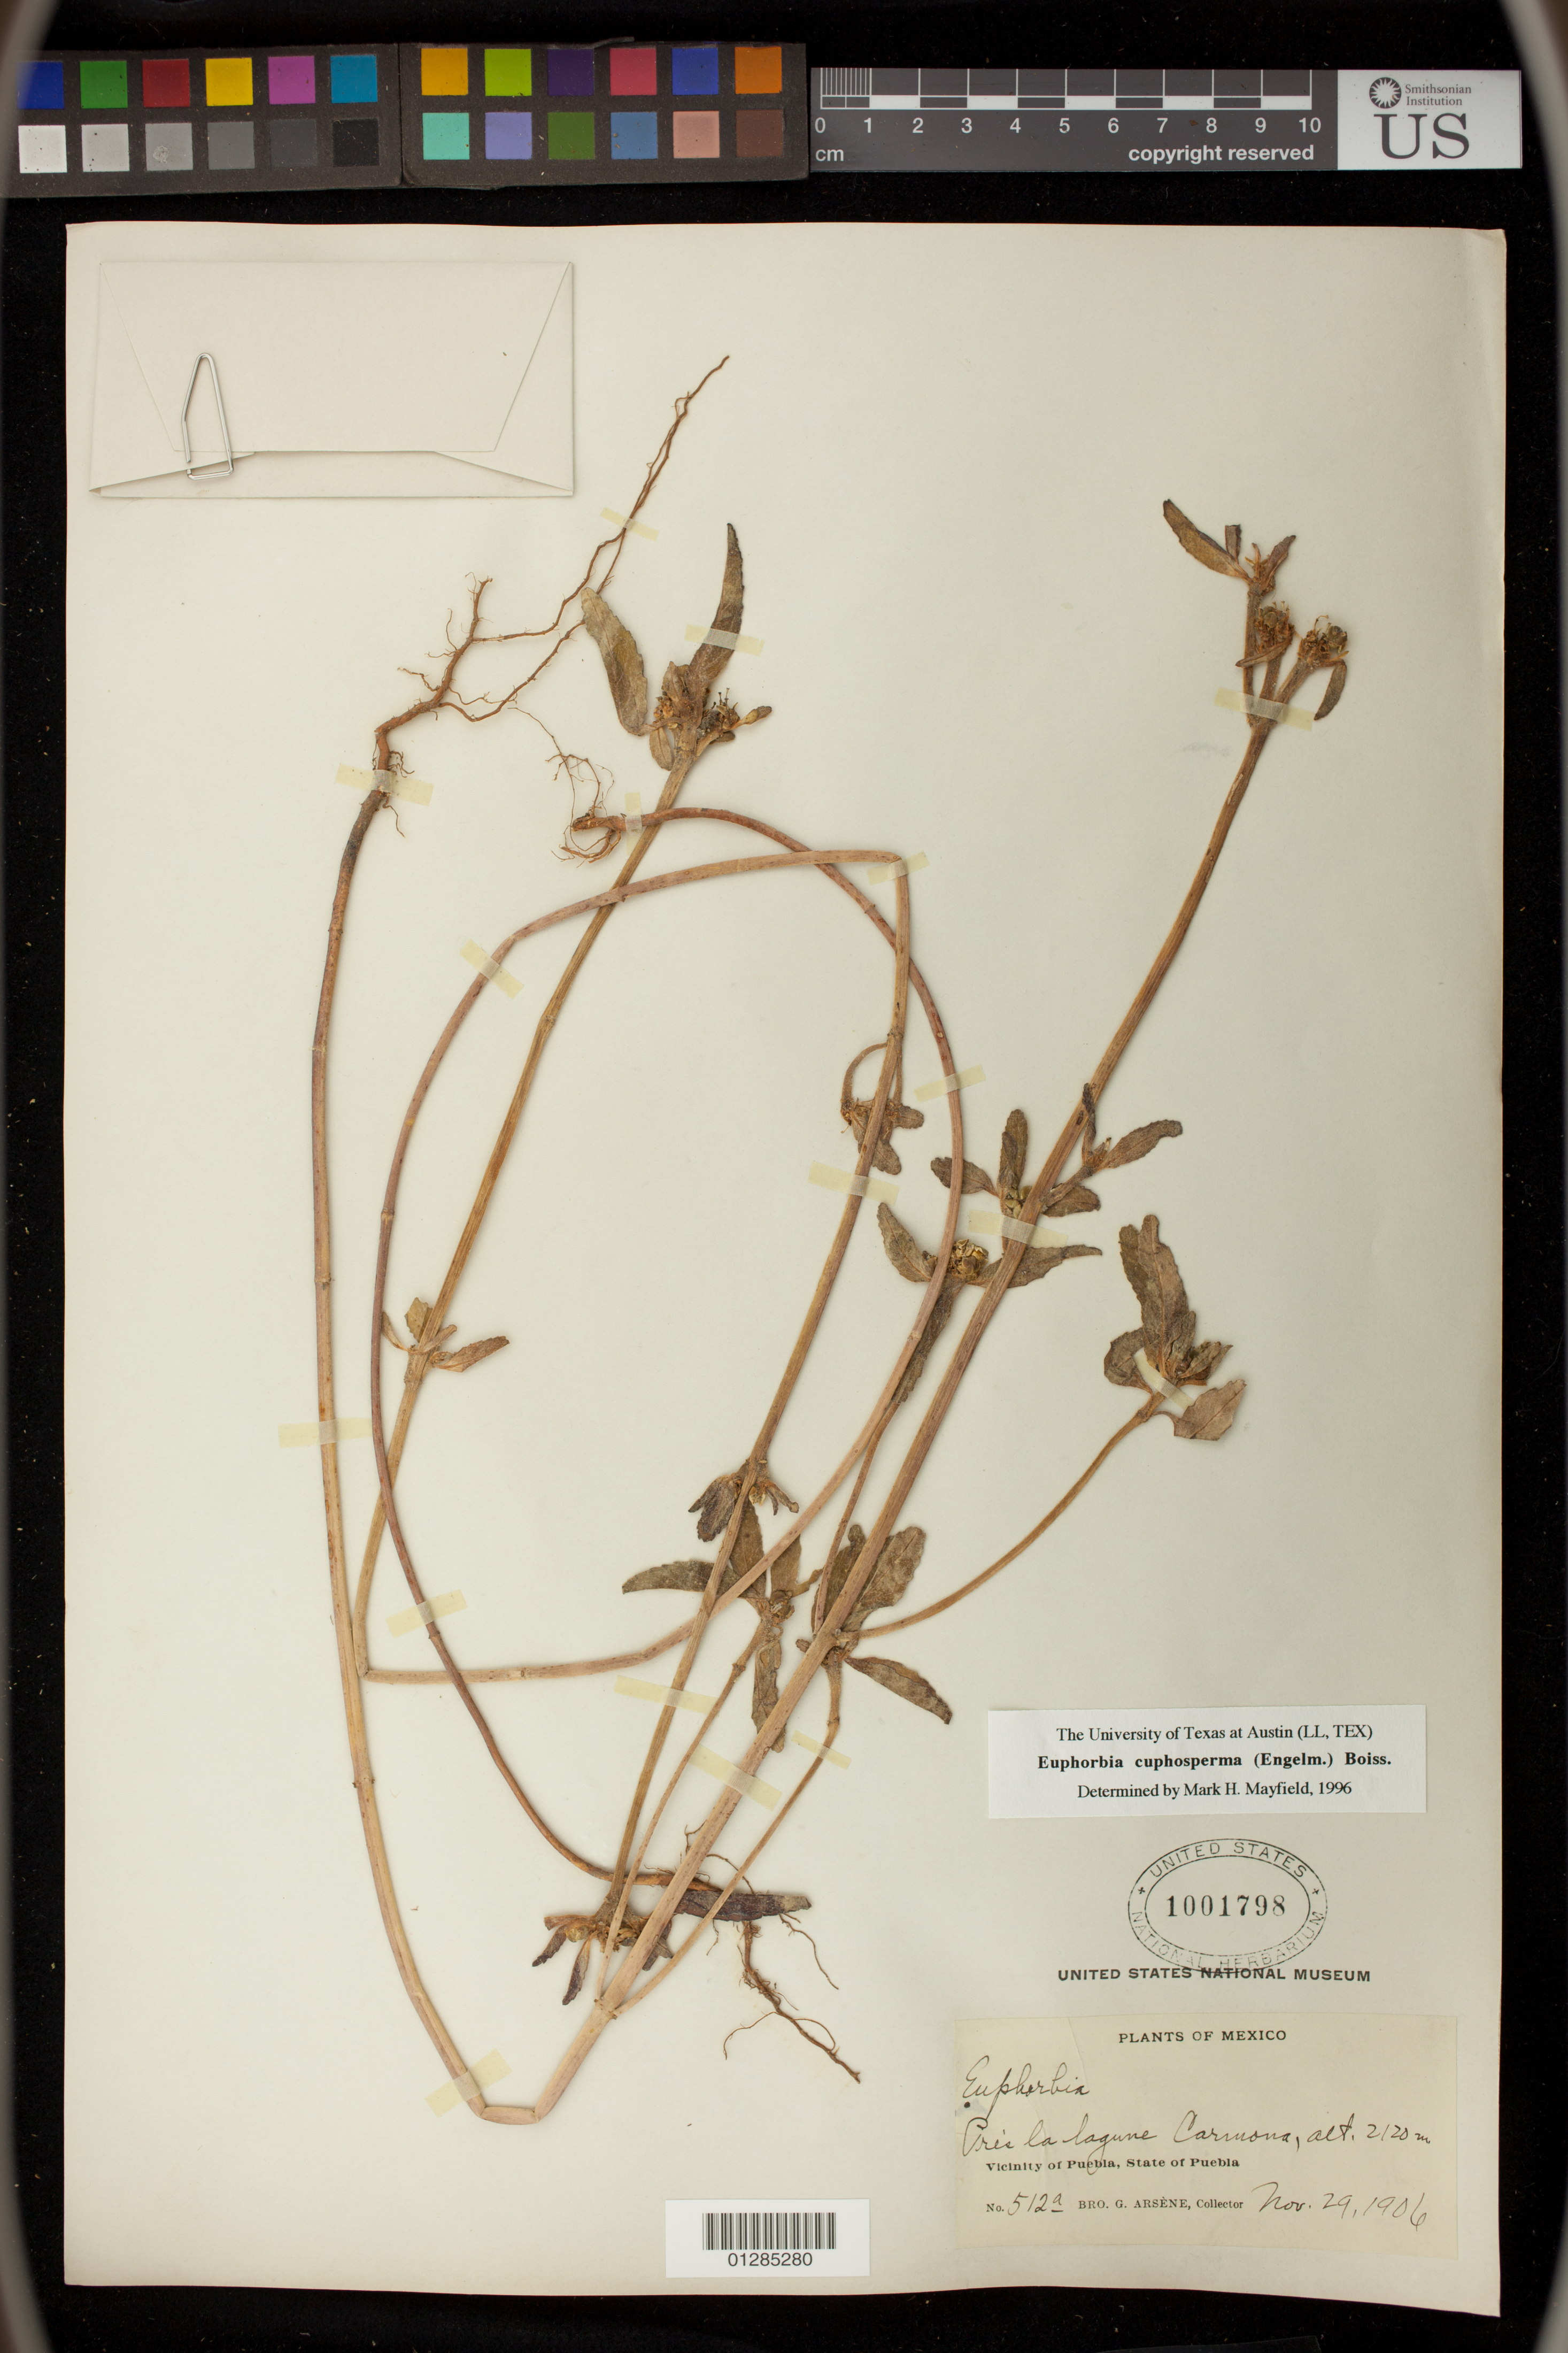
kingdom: Plantae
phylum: Tracheophyta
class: Magnoliopsida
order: Malpighiales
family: Euphorbiaceae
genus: Euphorbia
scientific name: Euphorbia cuphosperma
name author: (Engelm.) Boiss.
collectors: Bro. G. Arsène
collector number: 512a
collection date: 1906-11-29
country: Mexico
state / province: Puebla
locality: Vicinity of Puebla,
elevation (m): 2120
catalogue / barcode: US 1001798